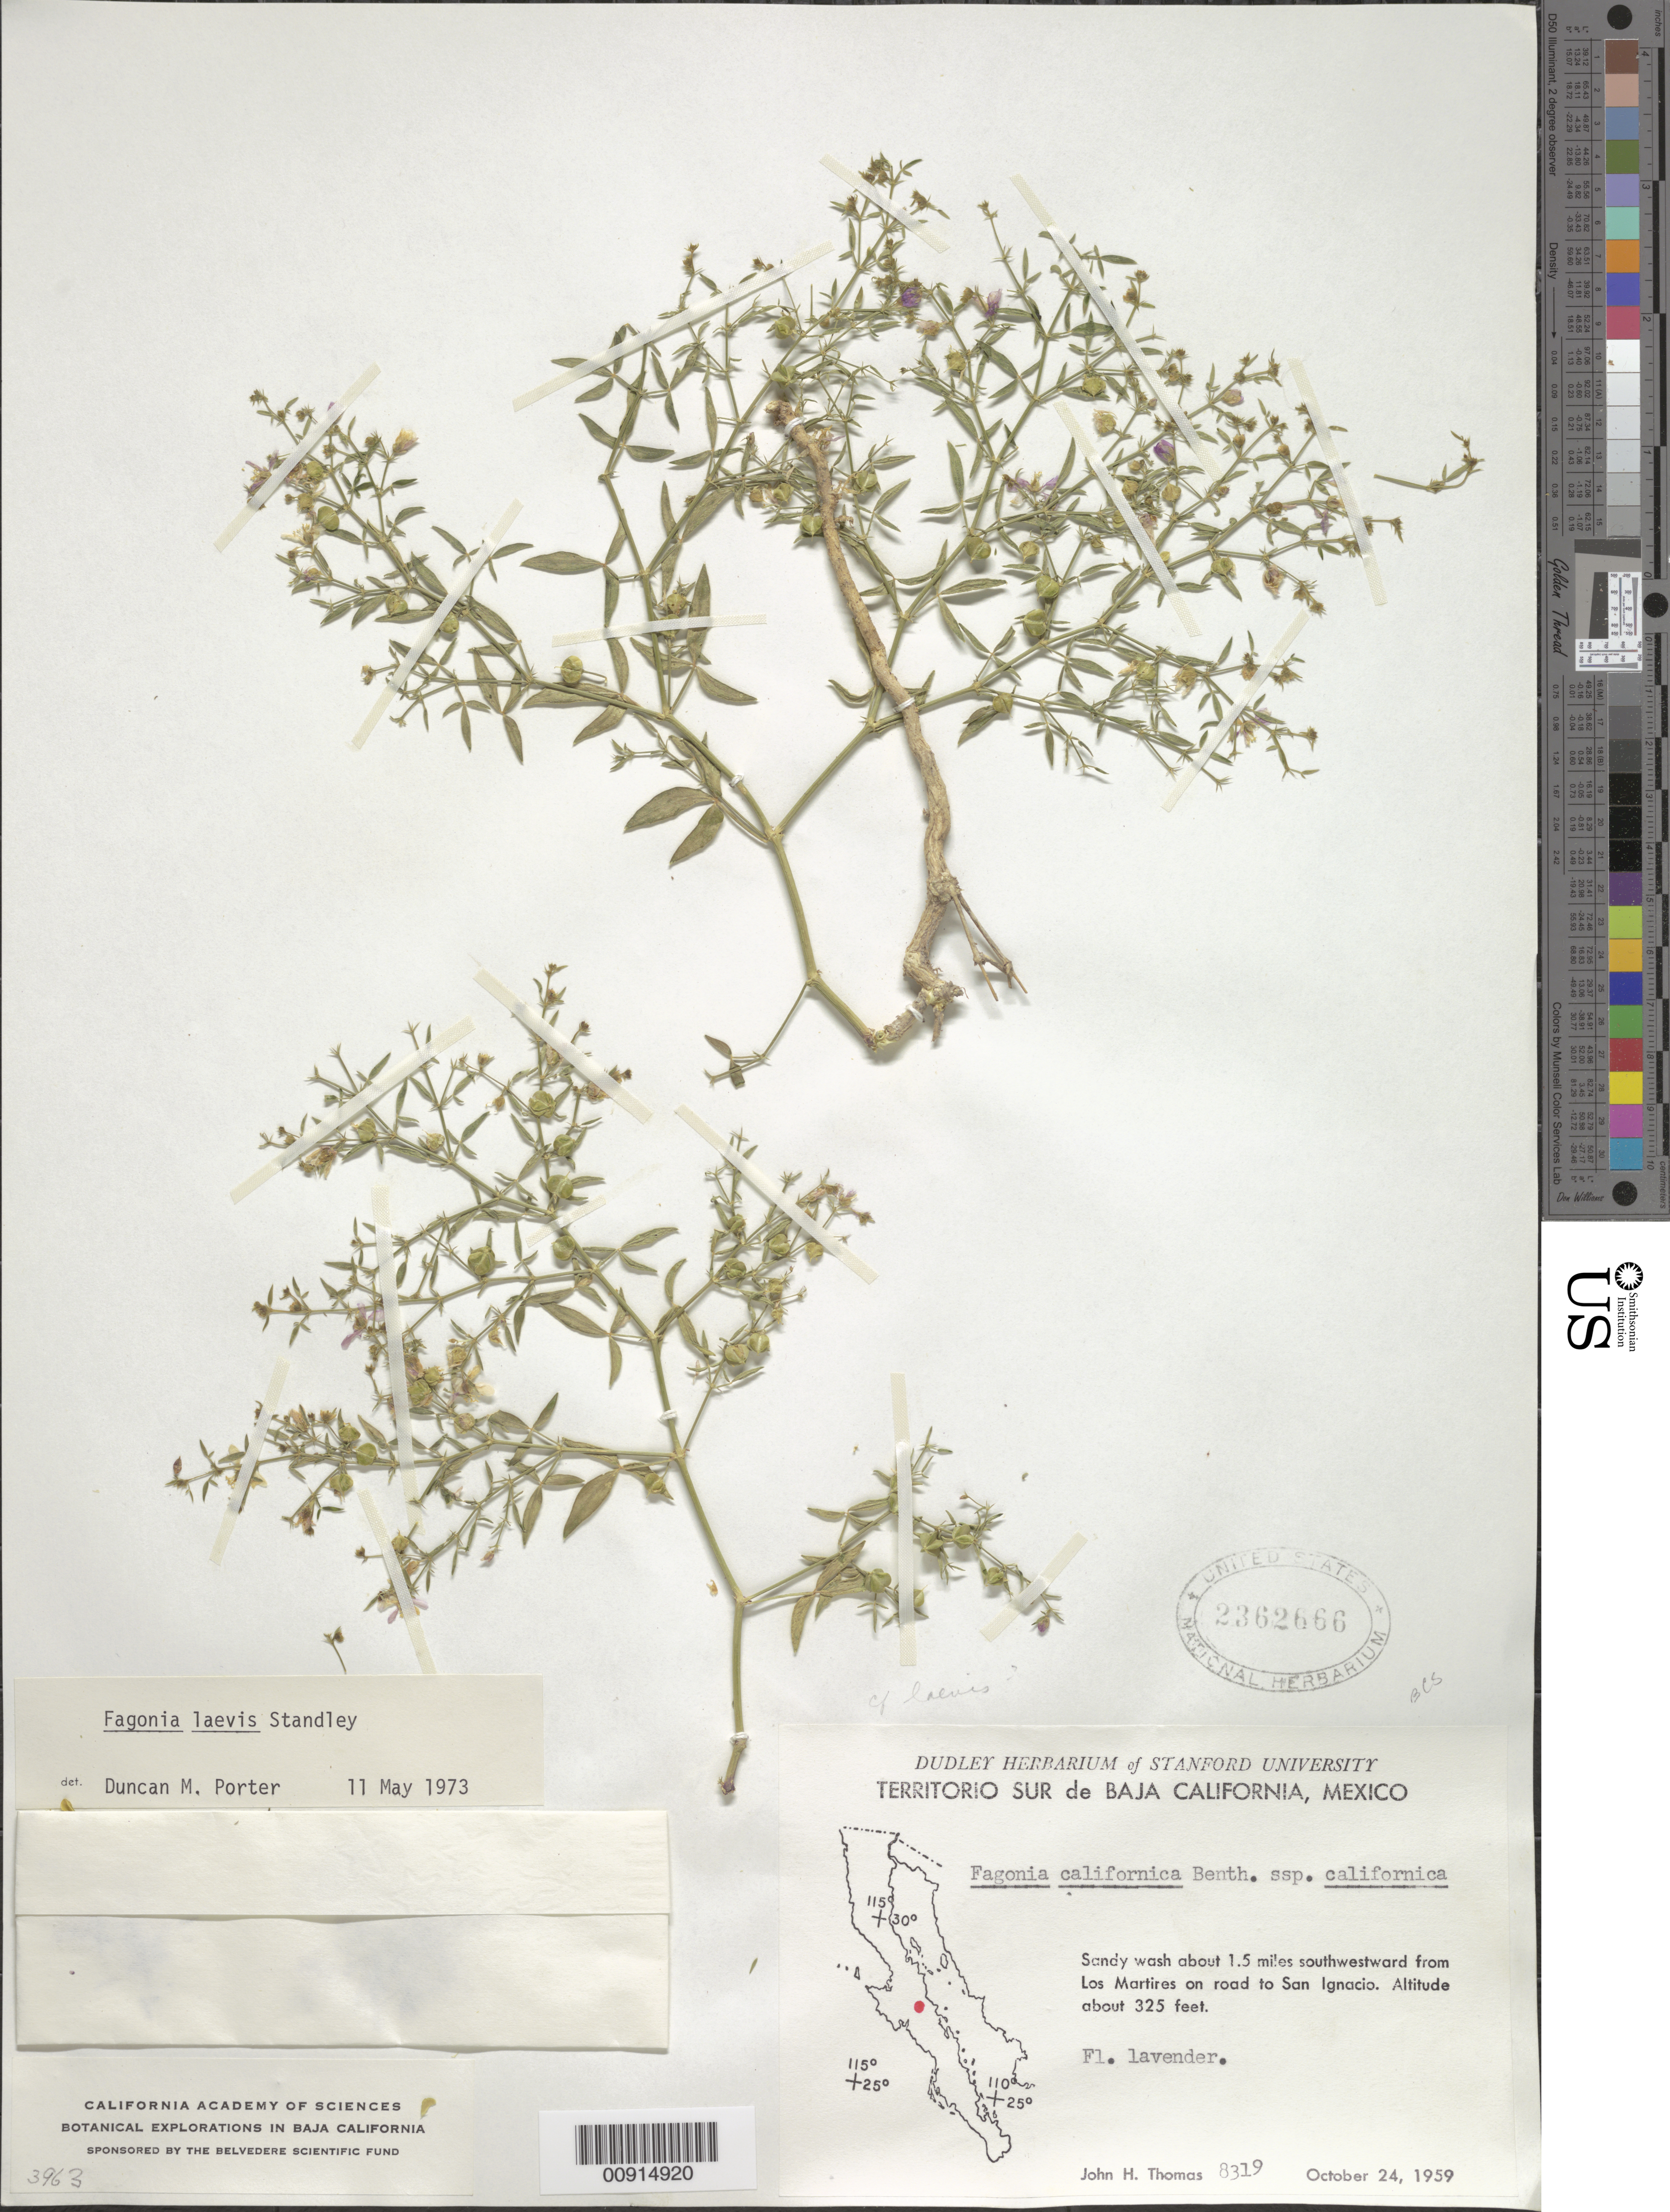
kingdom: Plantae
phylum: Tracheophyta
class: Magnoliopsida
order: Zygophyllales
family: Zygophyllaceae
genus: Fagonia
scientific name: Fagonia laevis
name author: Standl.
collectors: J. H. Thomas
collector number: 8319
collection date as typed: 24 Oct 1959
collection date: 1959-10-24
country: Mexico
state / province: Baja California Sur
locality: Sandy wash about 1.5 miles southwestward from Los Martires on road to San Ignacio. Territorio Sur de Baja California.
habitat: Sandy wash.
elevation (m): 99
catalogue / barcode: US 2362666